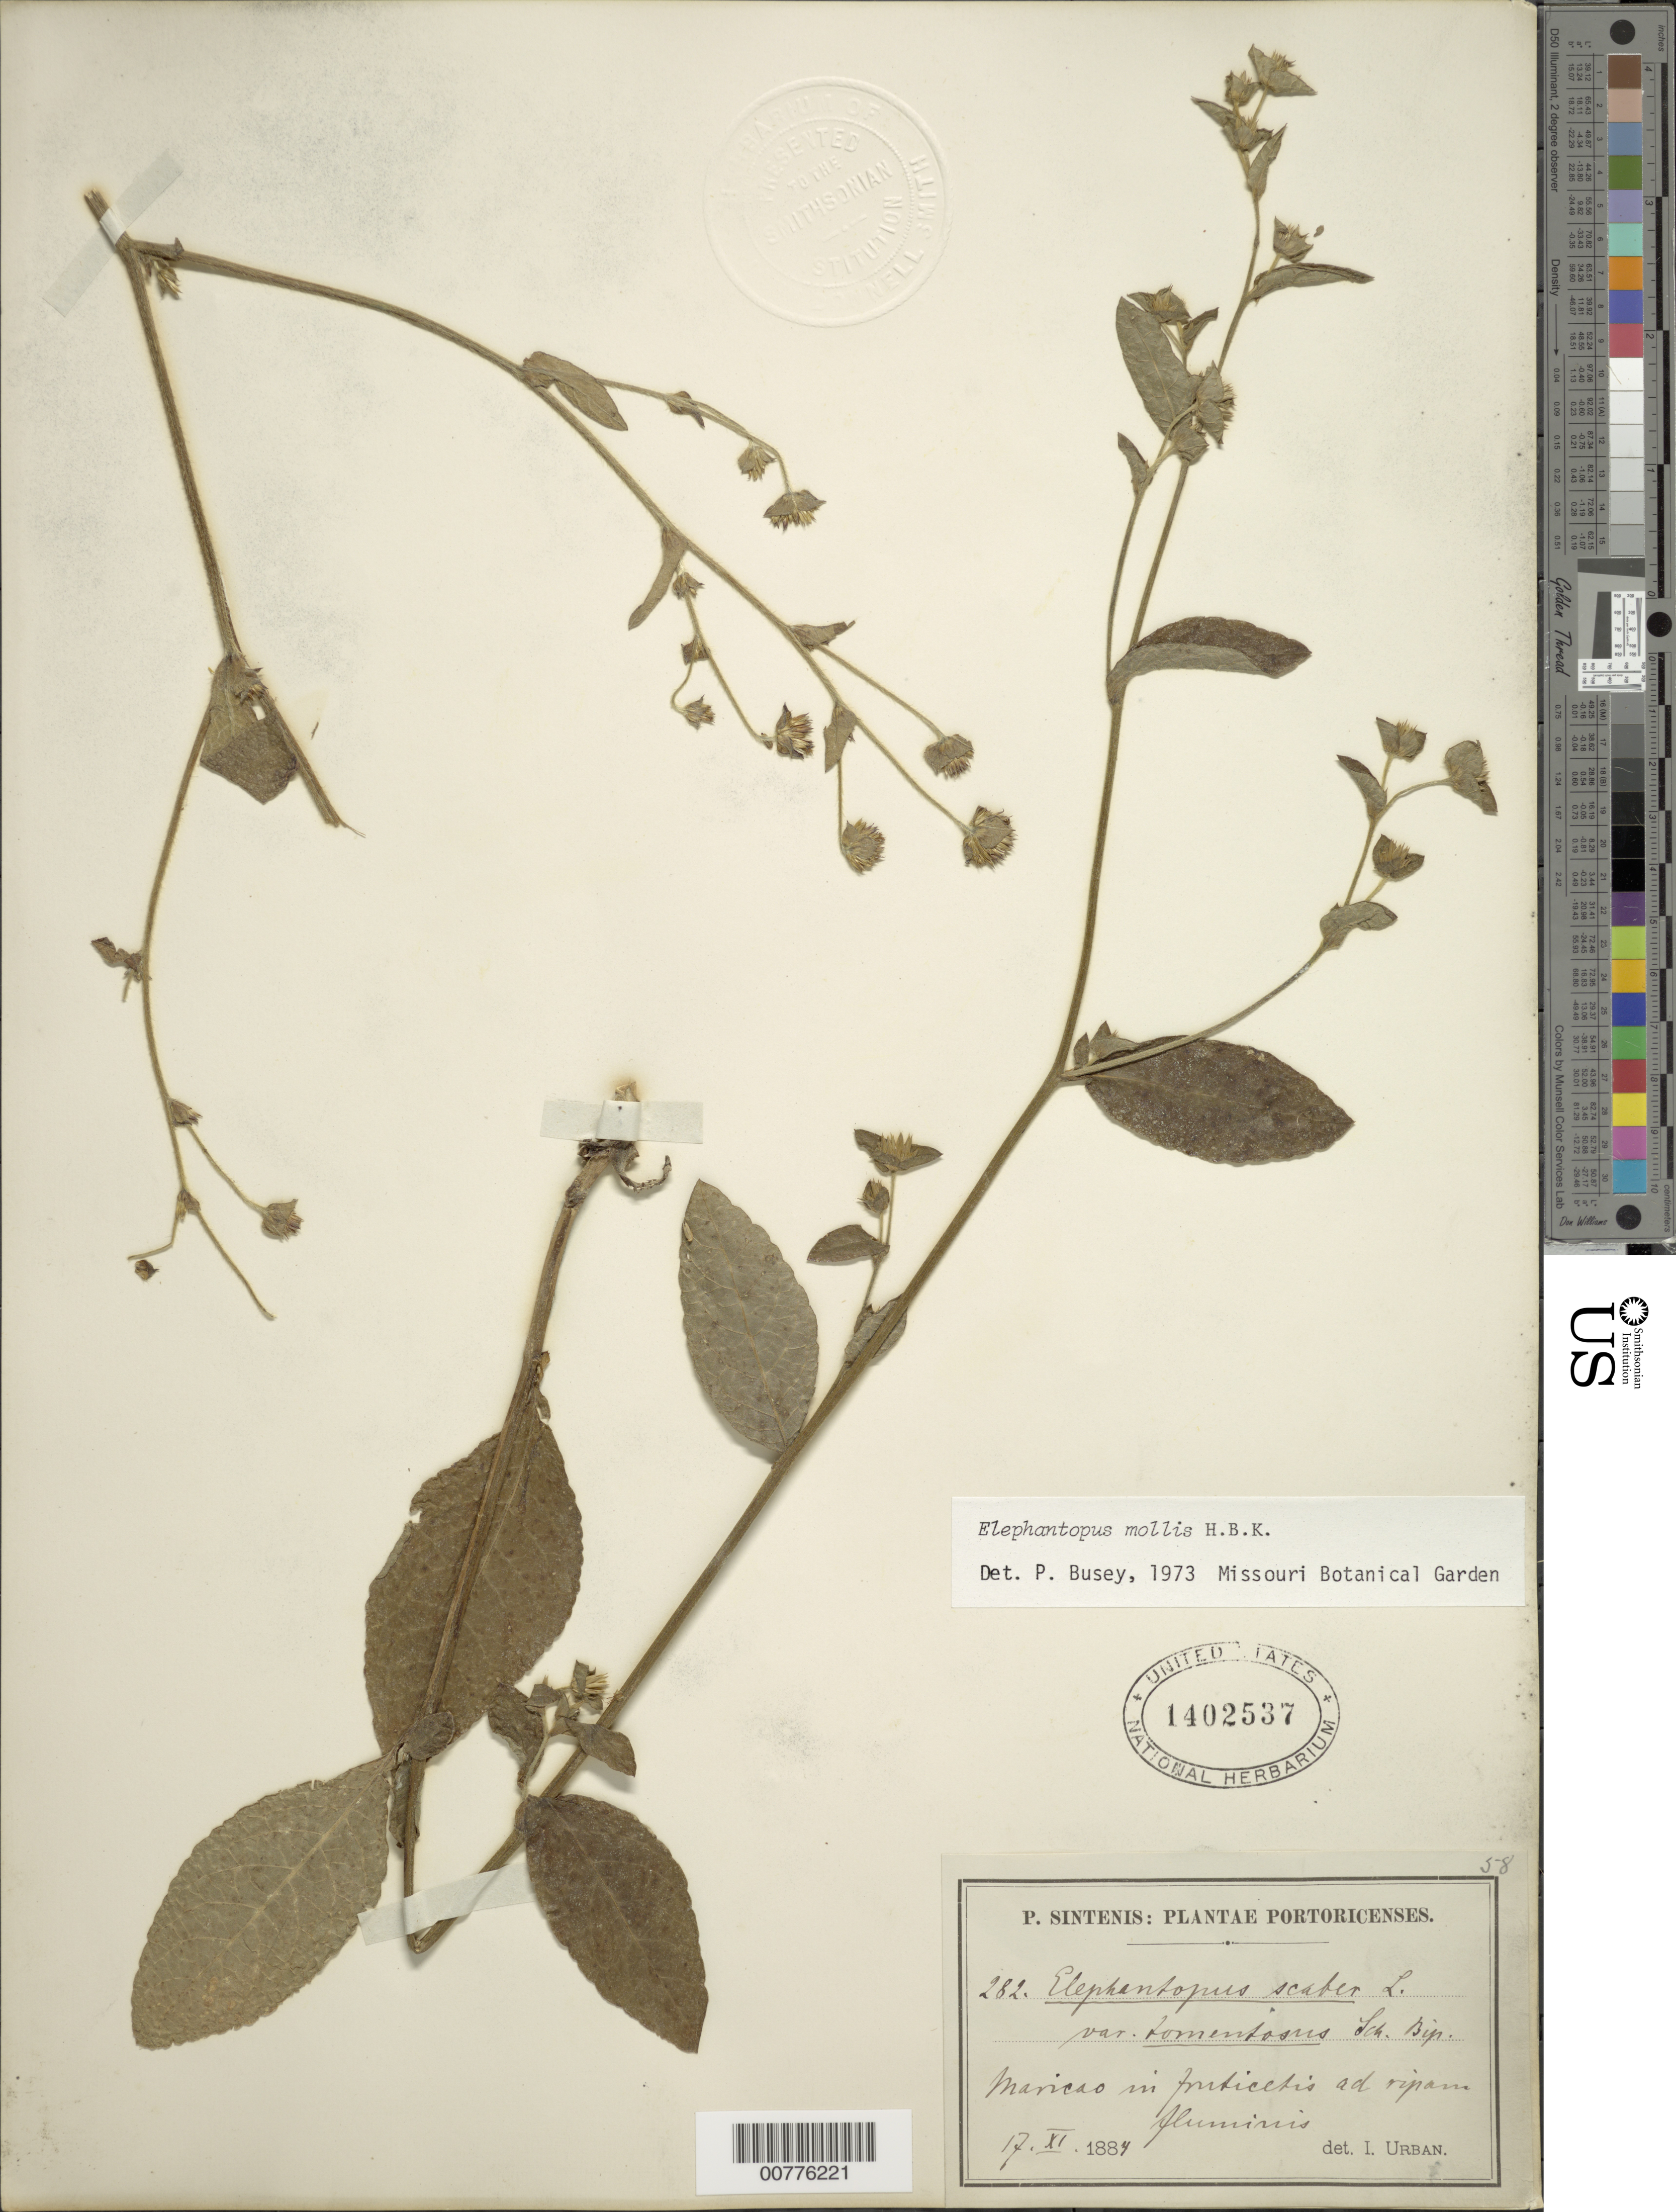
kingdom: Plantae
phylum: Tracheophyta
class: Magnoliopsida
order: Asterales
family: Asteraceae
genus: Elephantopus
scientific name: Elephantopus mollis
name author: Kunth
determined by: Busey, P.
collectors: P. Sintenis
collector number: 282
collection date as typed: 17 Nov 1884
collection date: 1884-11-17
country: Puerto Rico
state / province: Maricao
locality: Maricao in fruticetis ad ripam fluminis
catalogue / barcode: US 1402537